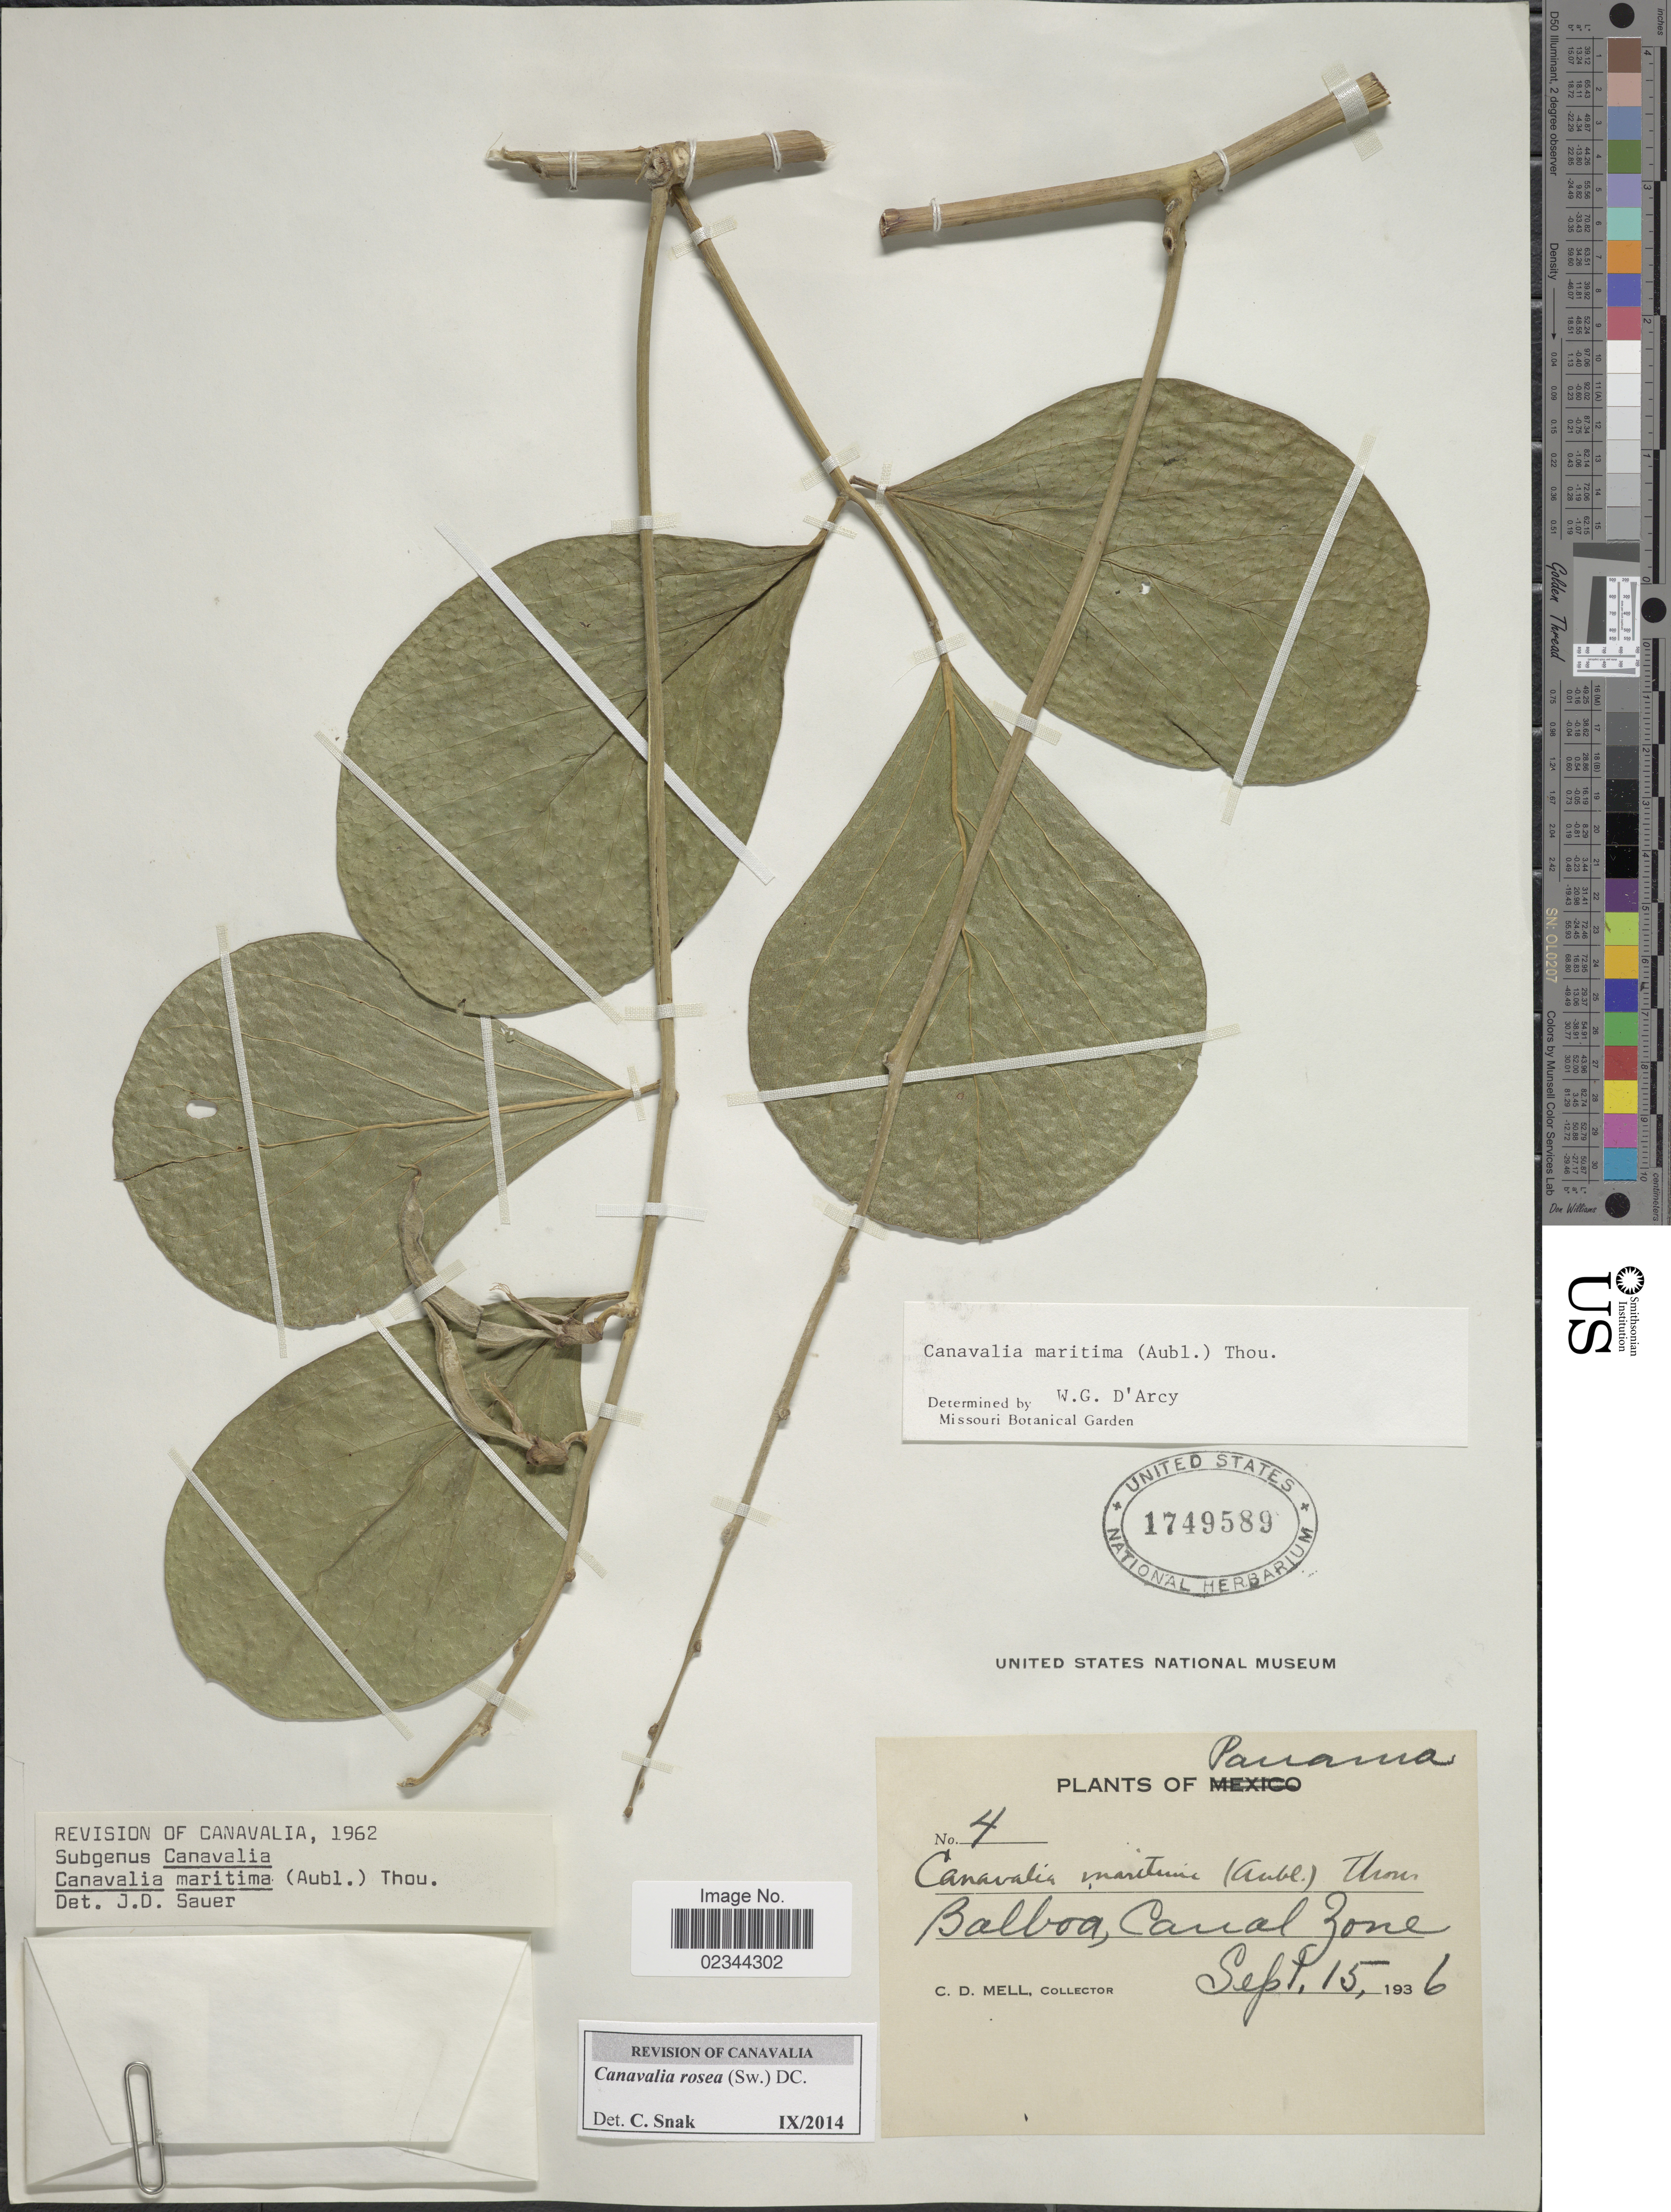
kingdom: Plantae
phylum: Tracheophyta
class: Magnoliopsida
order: Fabales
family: Fabaceae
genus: Canavalia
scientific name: Canavalia rosea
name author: (Sw.) DC.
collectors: C. D. Mell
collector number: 4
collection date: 1936-09-15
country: Panama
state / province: Colón / Panamá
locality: Balboa, Canal Zone.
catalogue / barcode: US 1749589